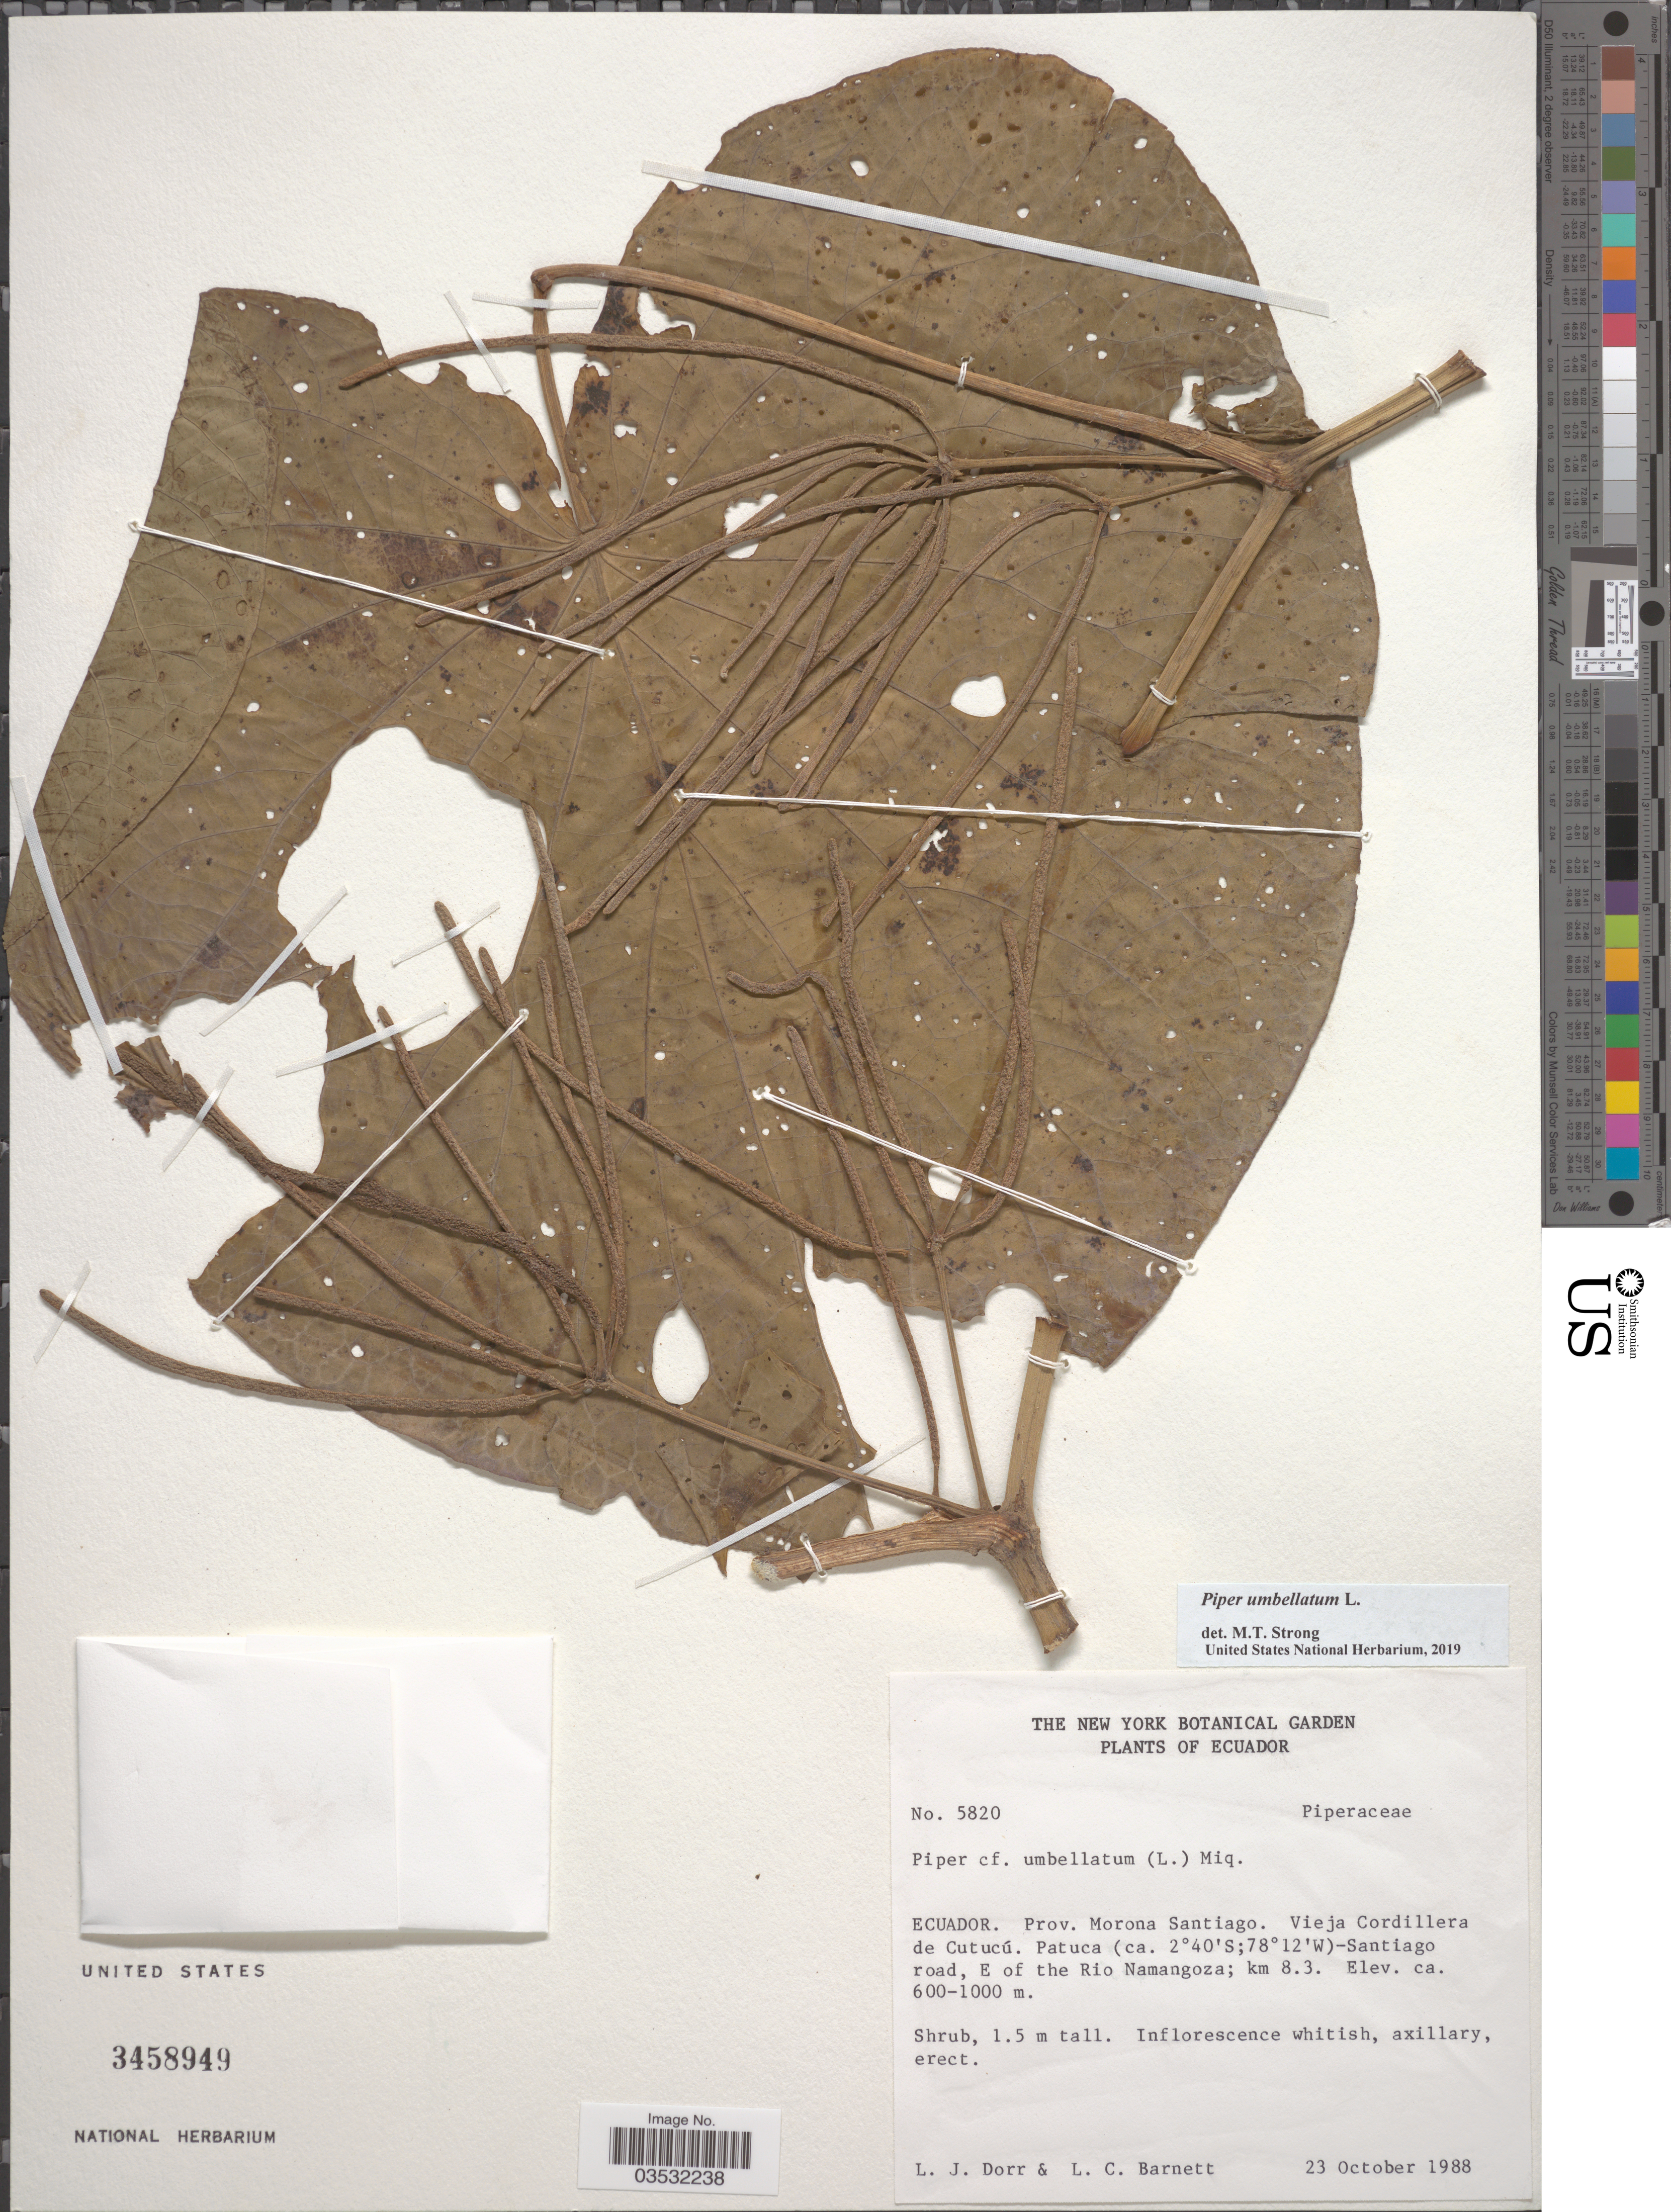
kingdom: Plantae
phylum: Tracheophyta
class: Magnoliopsida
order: Piperales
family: Piperaceae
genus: Piper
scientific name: Piper umbellatum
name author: L.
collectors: L. J. Dorr & L. C. Barnett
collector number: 5820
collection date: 1988-10-23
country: Ecuador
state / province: Morona-Santiago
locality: Vieja Cordillera de Cutucú. Patuca-Santiago road, E of the Rio Namangoza; km 8.3.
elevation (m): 600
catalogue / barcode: US 3458949